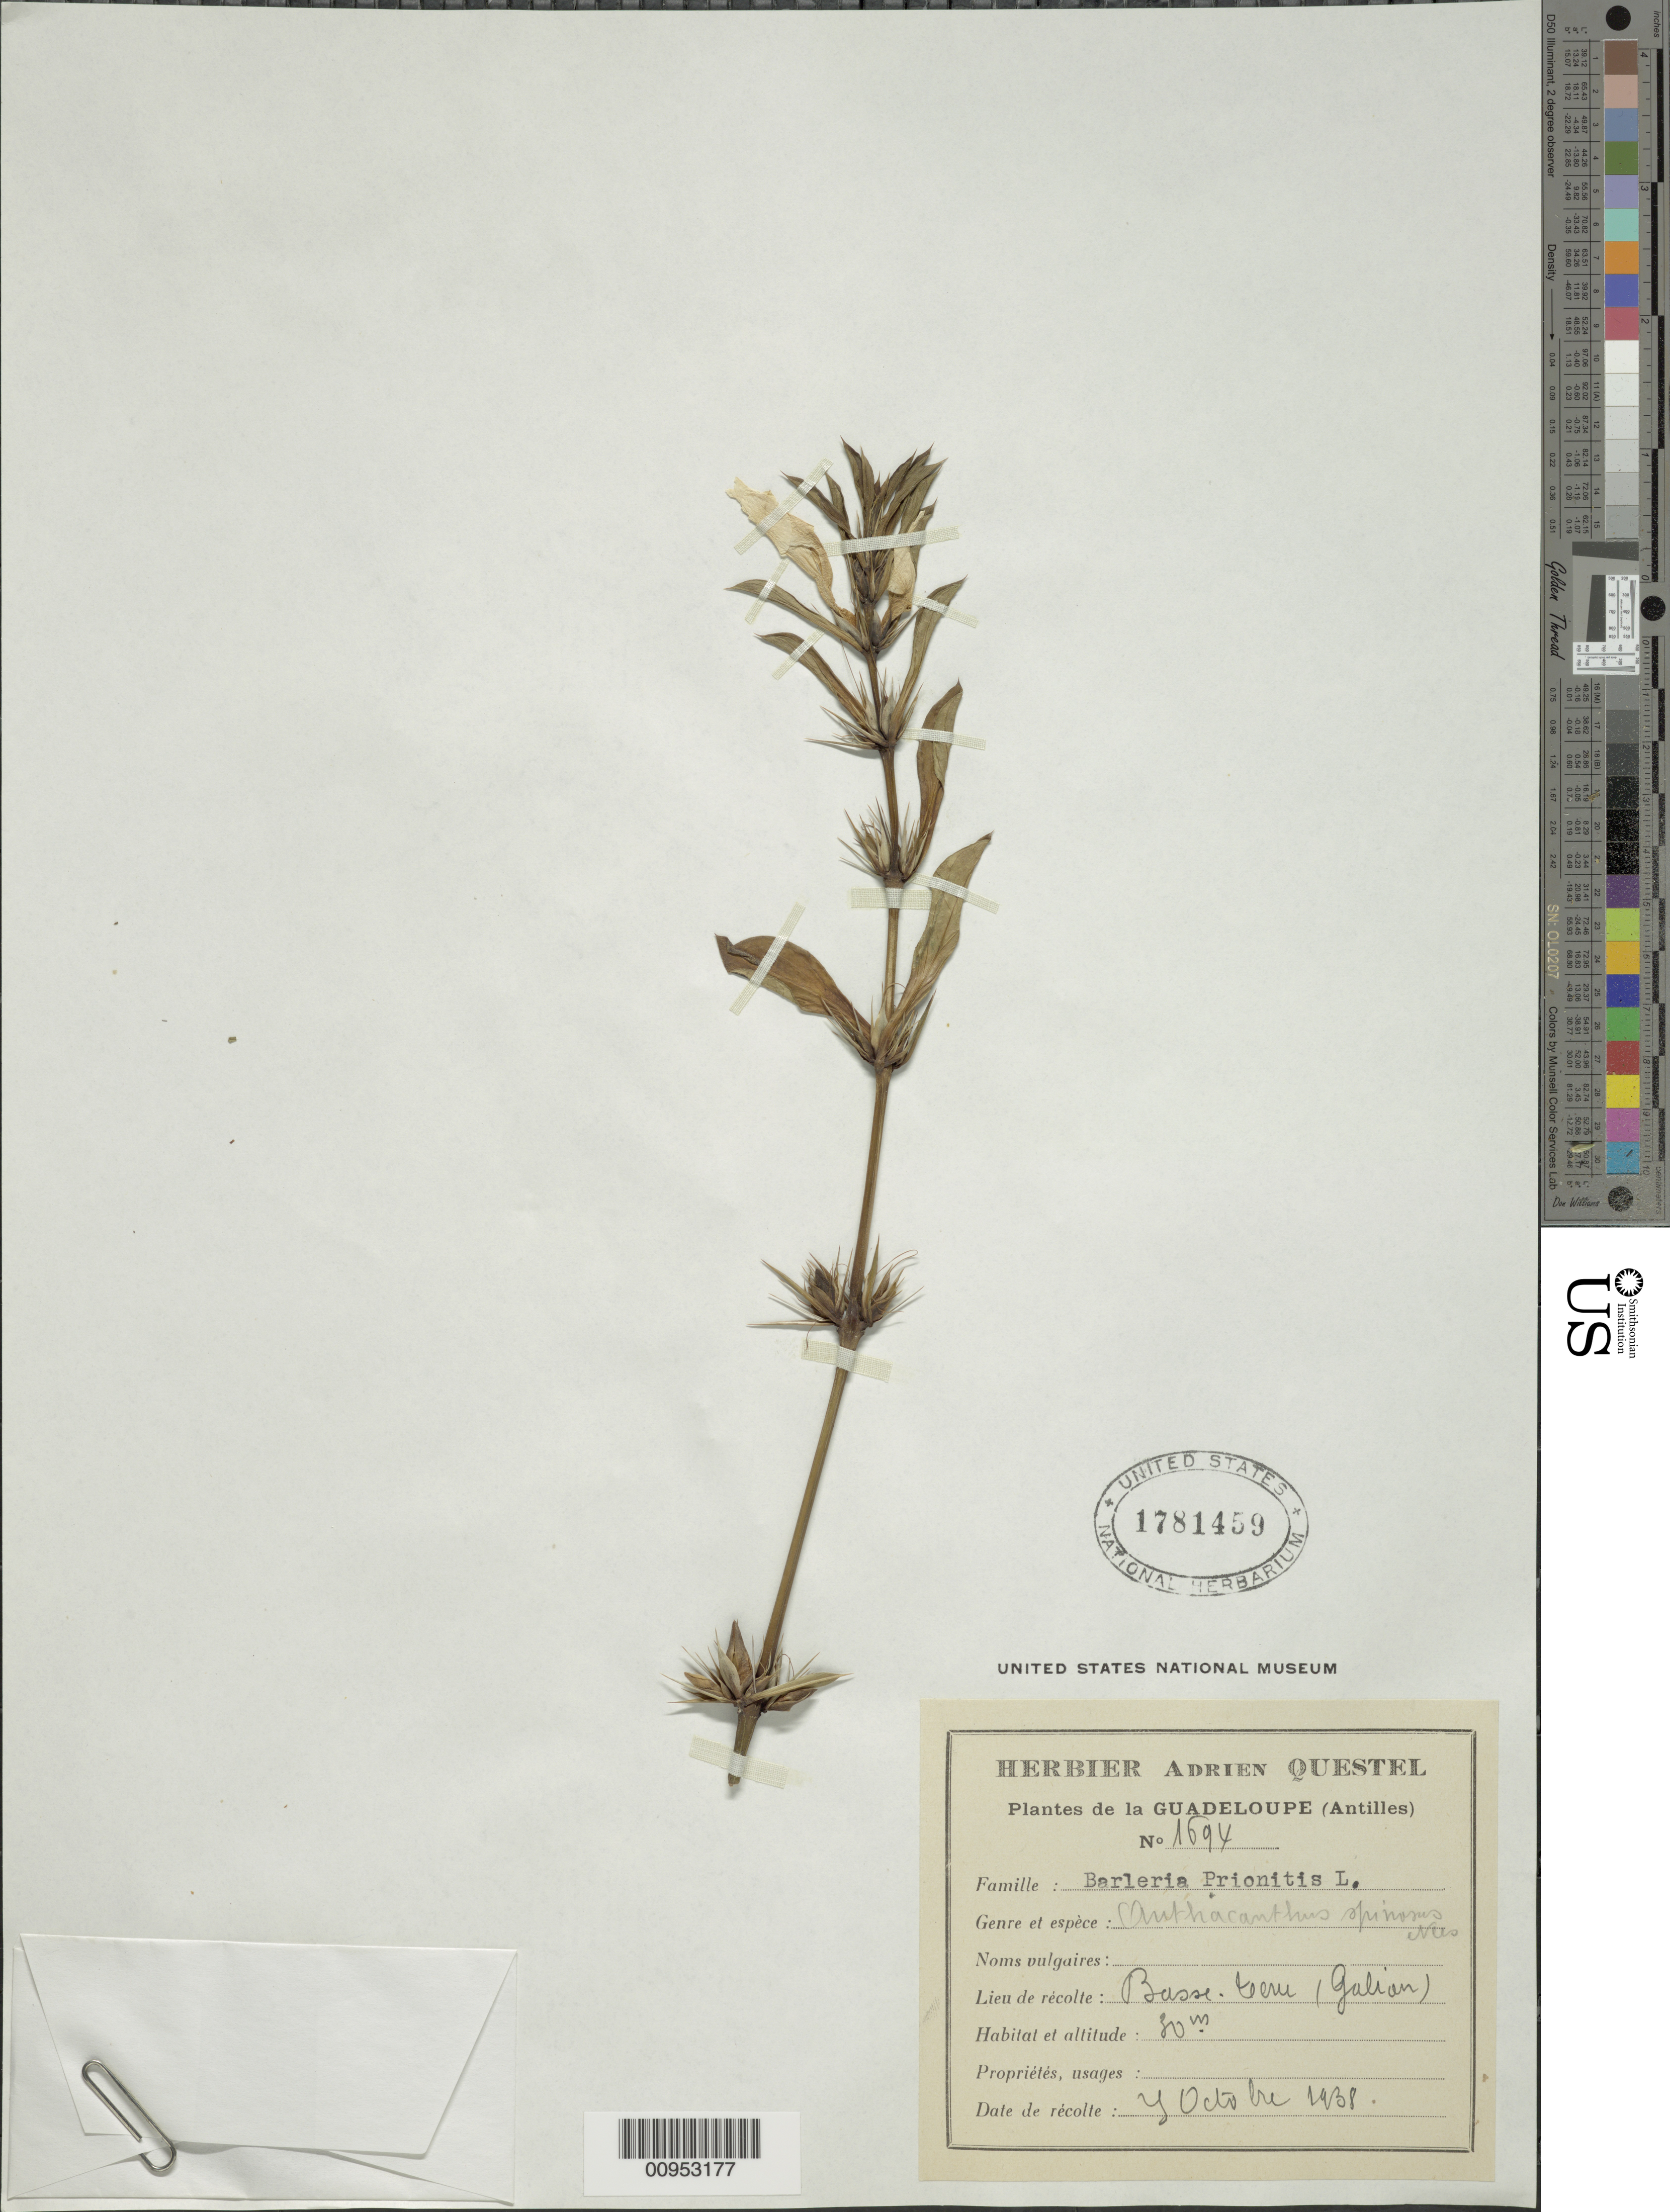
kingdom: Plantae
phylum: Tracheophyta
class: Magnoliopsida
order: Lamiales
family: Acanthaceae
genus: Barleria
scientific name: Barleria prionitis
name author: L.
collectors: A. Questel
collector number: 1694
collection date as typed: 01 Oct 1938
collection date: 1938-10-01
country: Guadeloupe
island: Basse Terre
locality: Basse Terre (Galion)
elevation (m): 30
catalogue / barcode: US 1781459